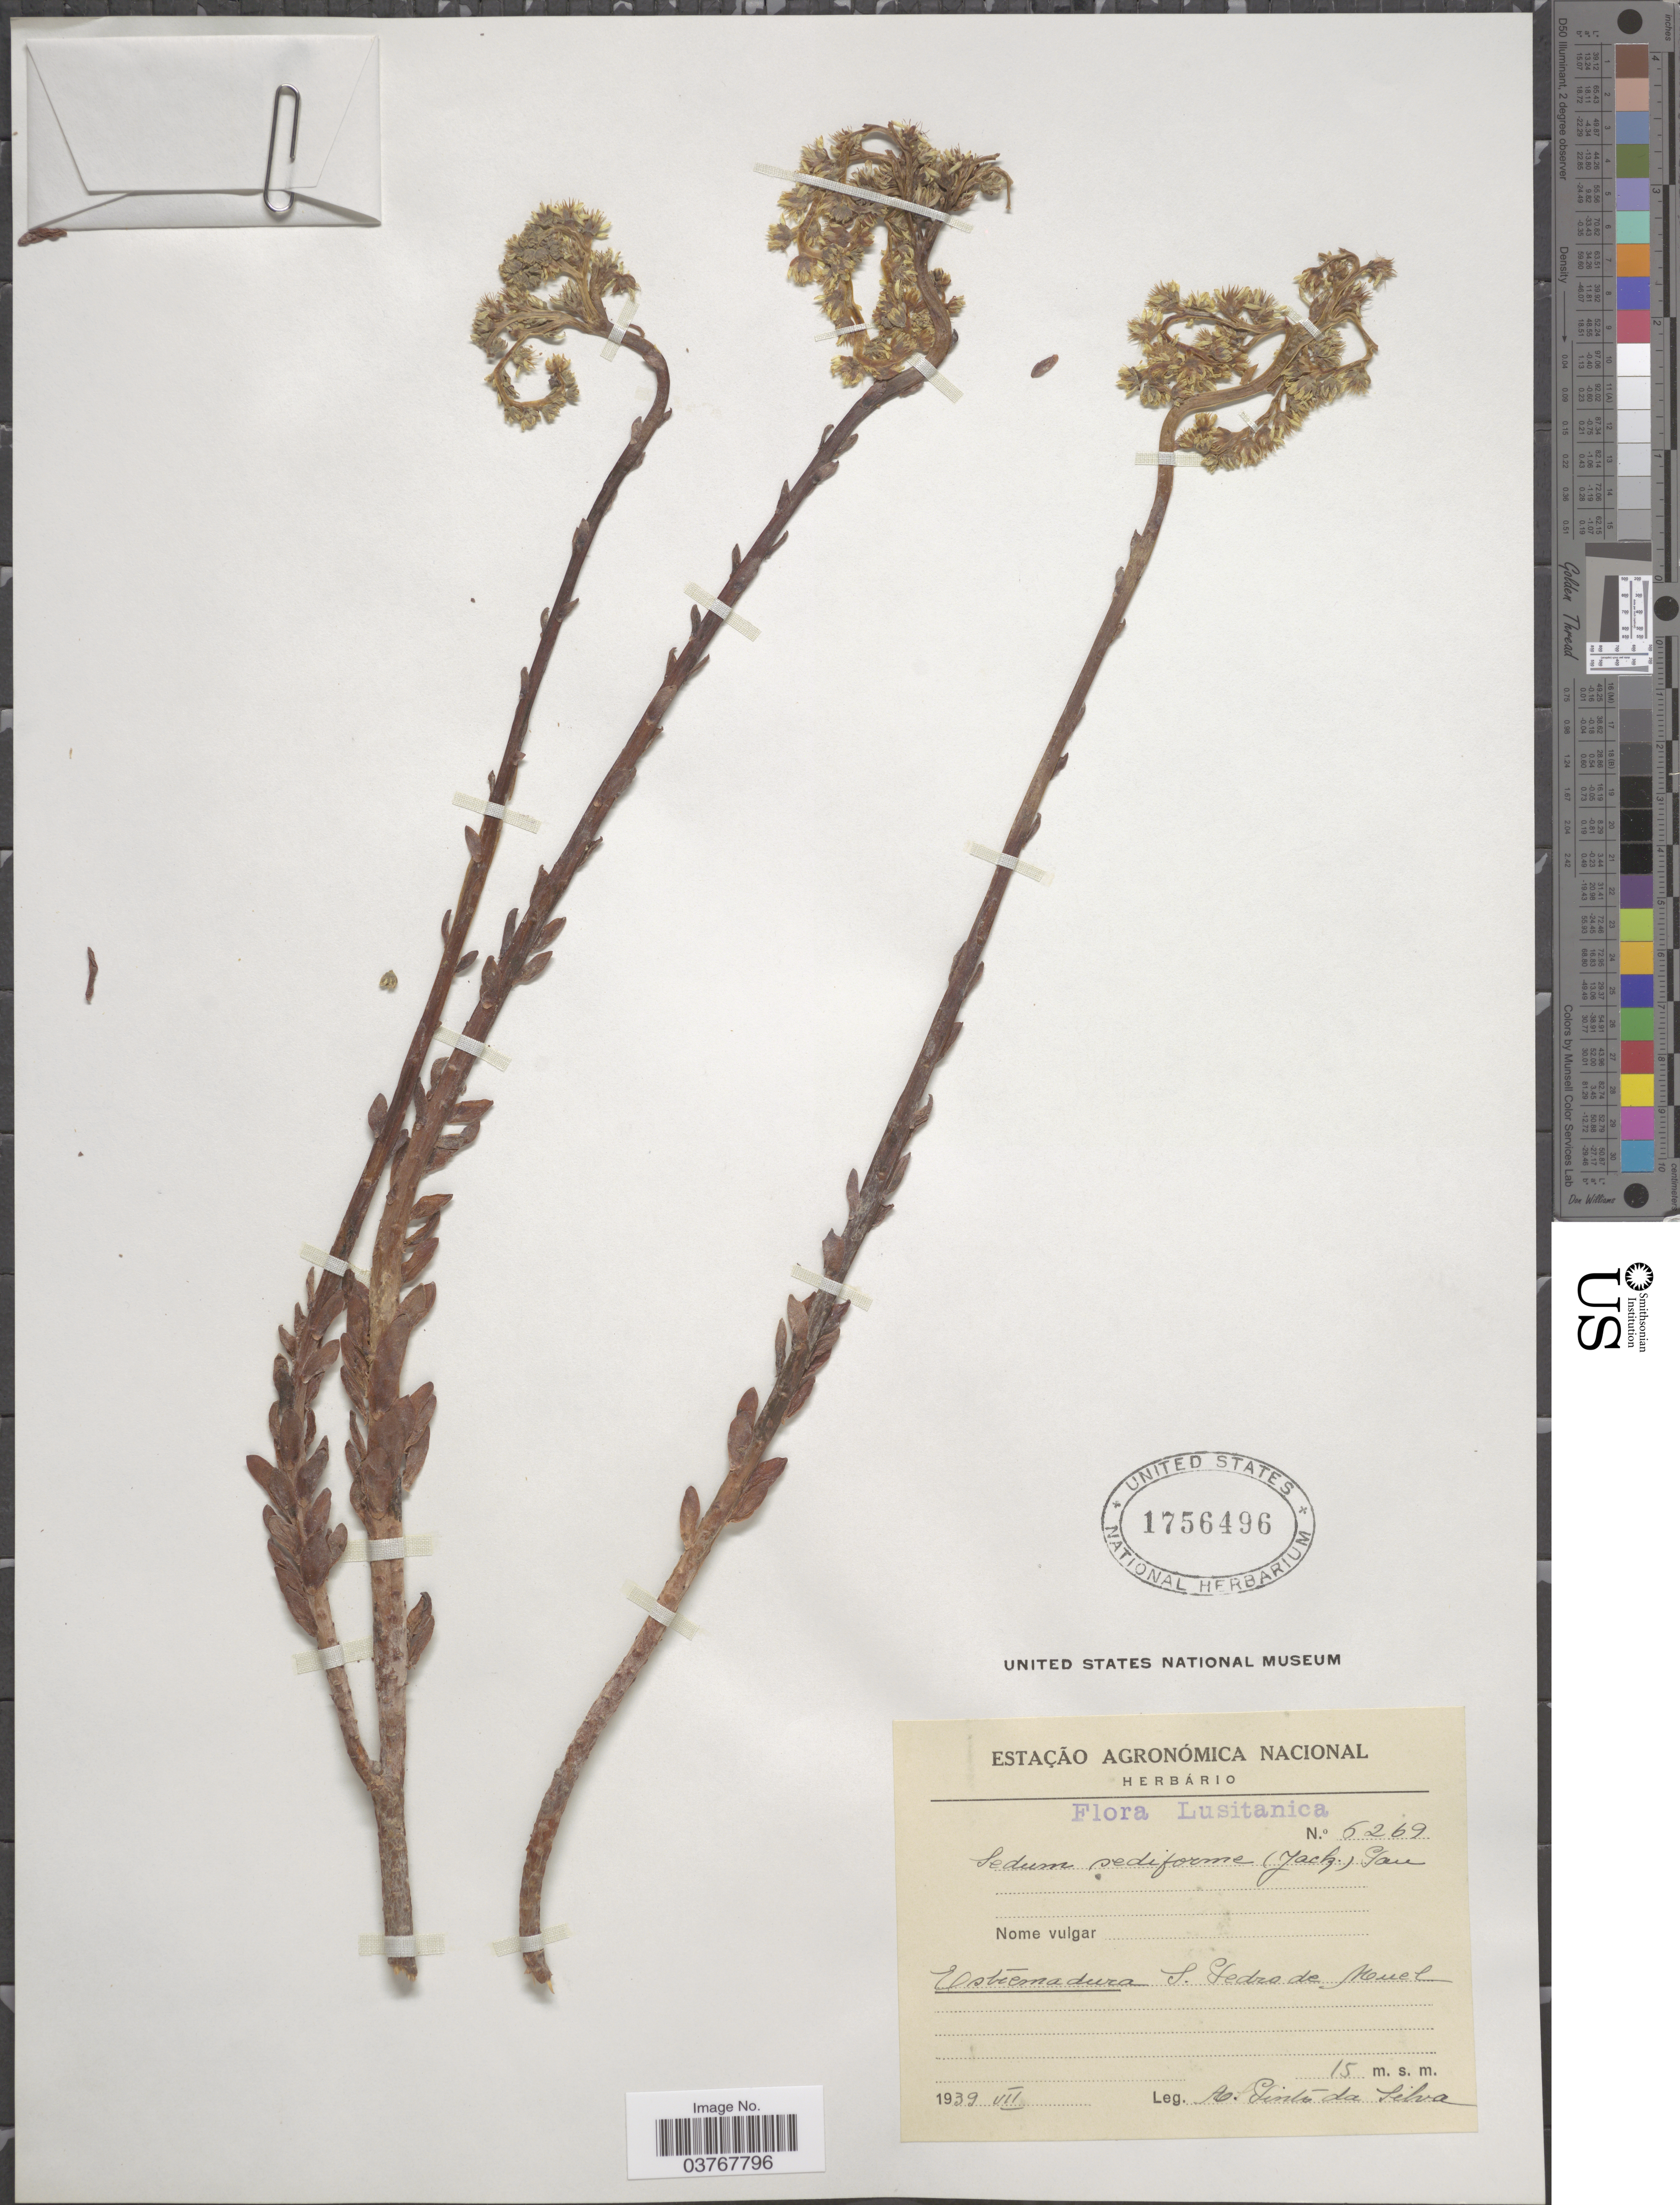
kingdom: Plantae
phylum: Tracheophyta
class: Magnoliopsida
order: Saxifragales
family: Crassulaceae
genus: Petrosedum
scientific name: Petrosedum sediforme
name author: (Jacq.) Grulich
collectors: A. Da Silva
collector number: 5269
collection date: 1939-07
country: Portugal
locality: Lusitanica. Estremadura S. Pedro de Muel.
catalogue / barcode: US 1756496